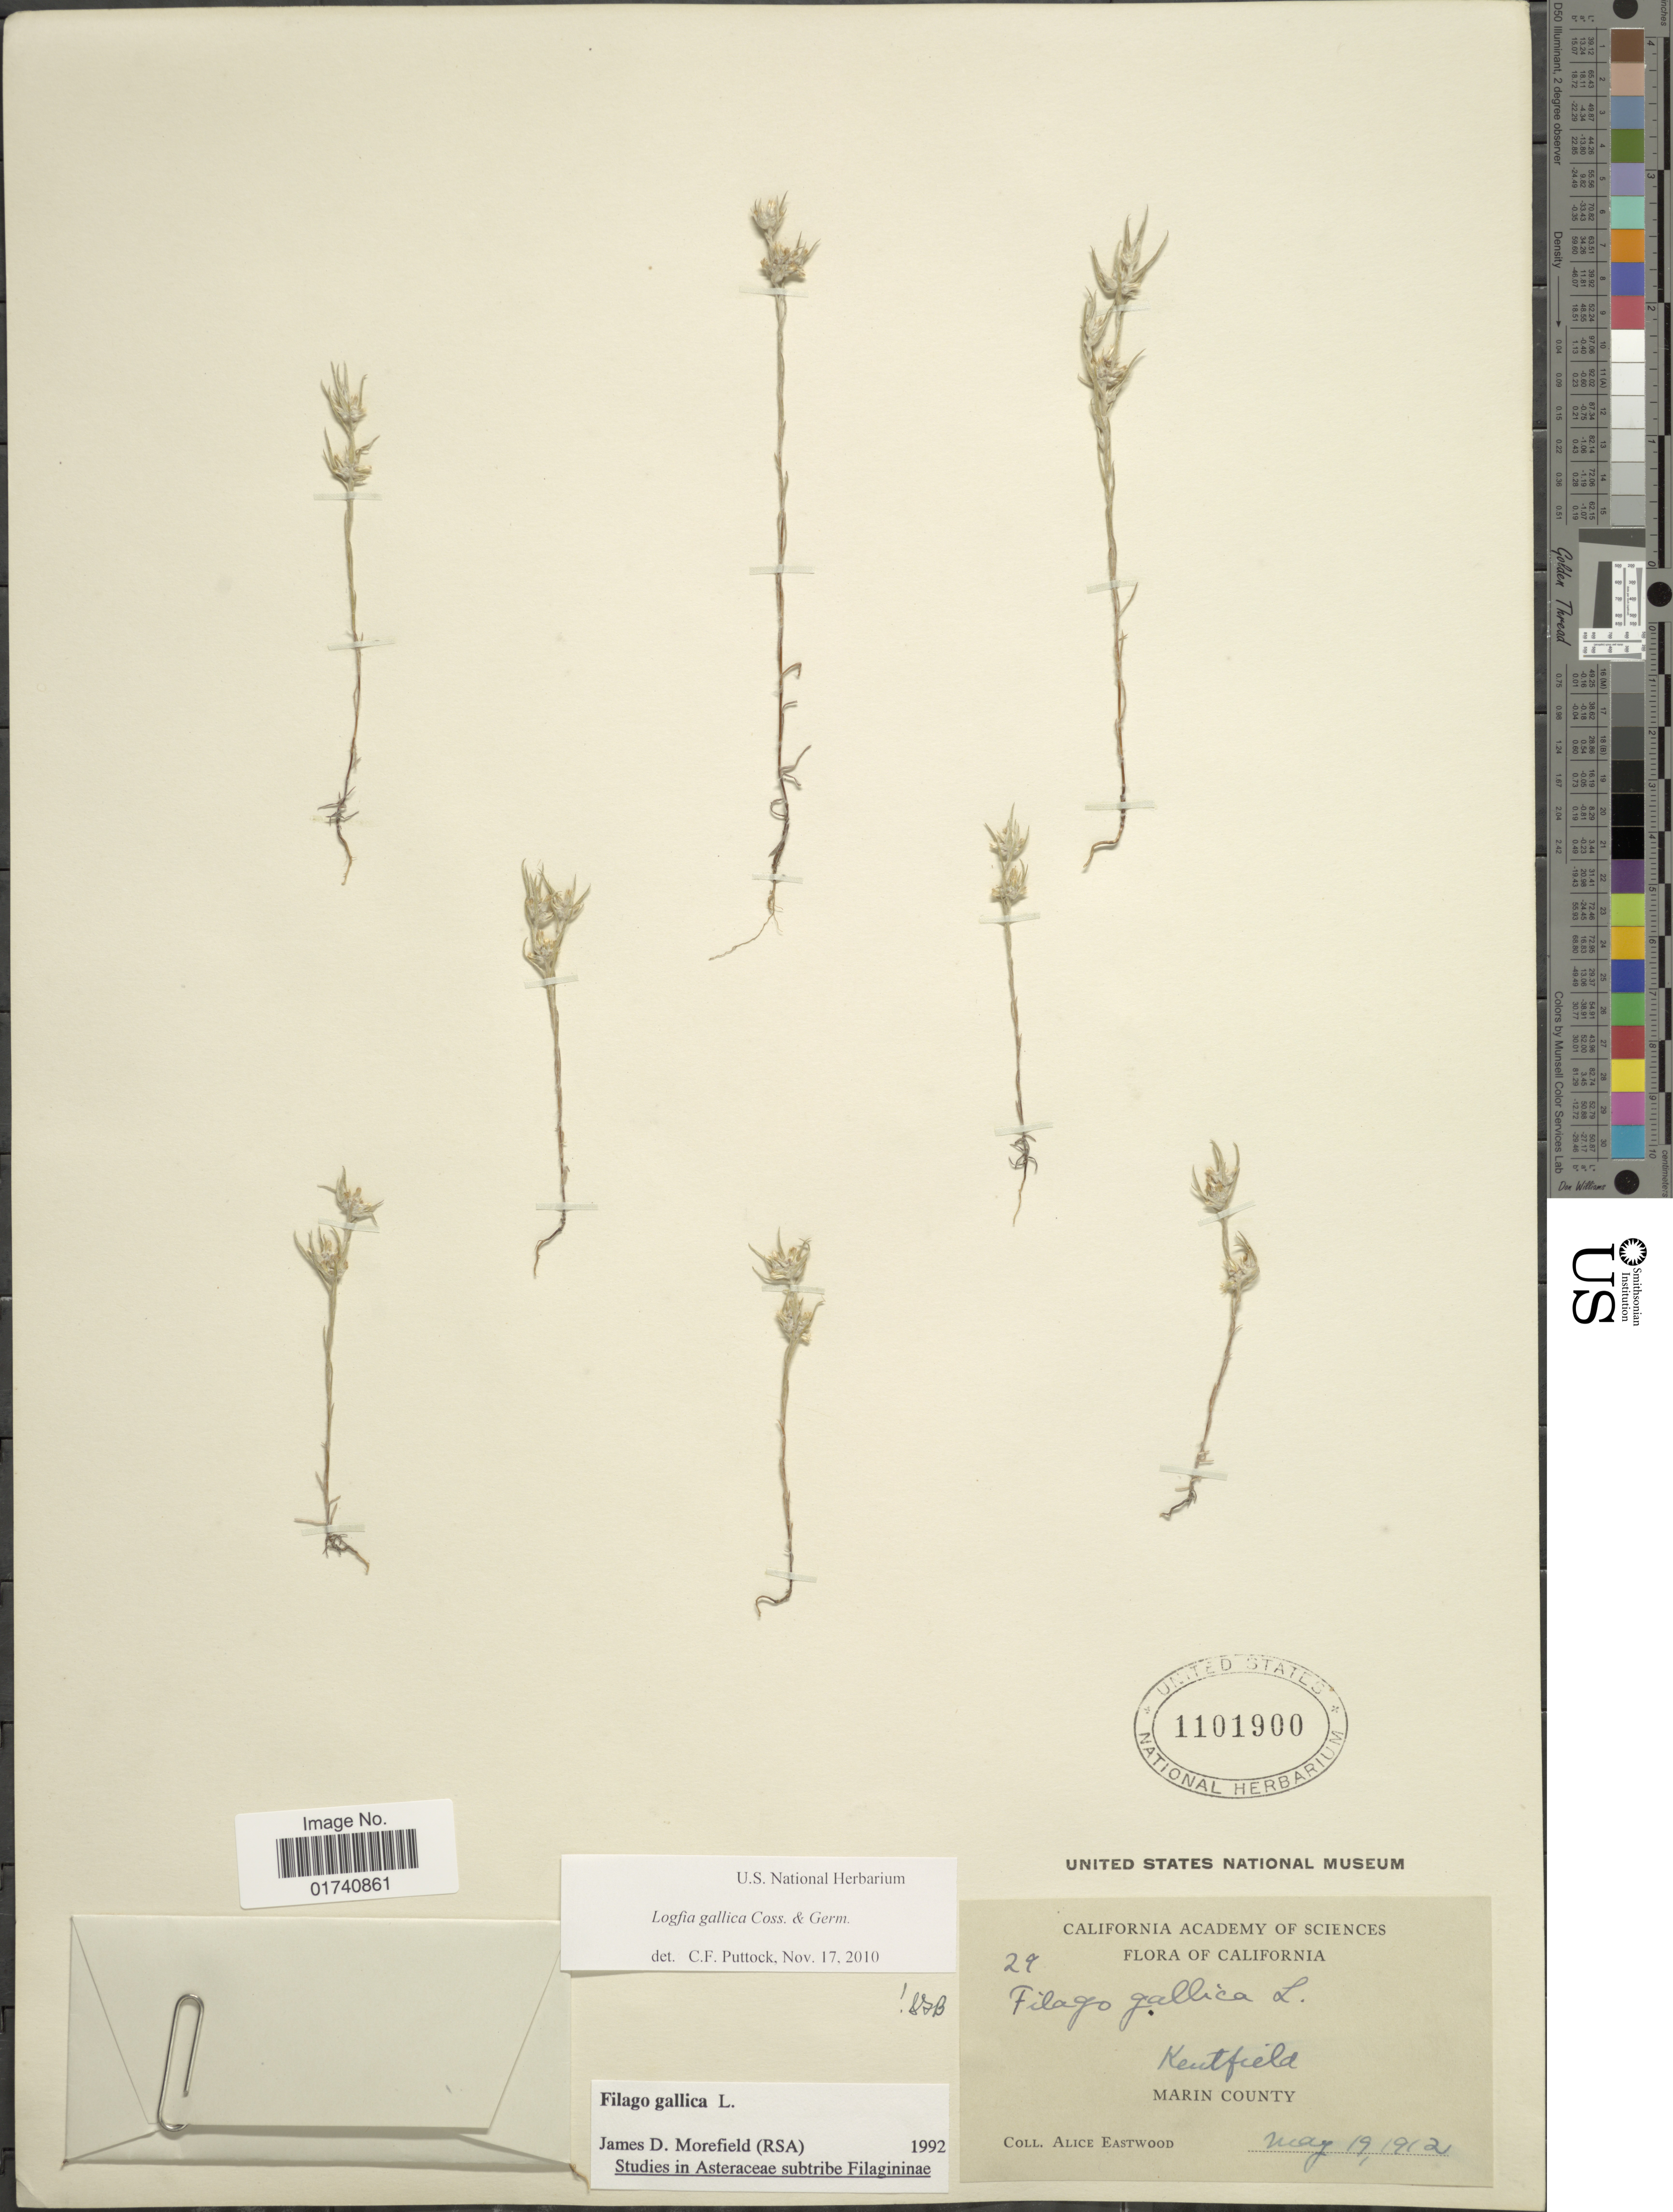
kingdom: Plantae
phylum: Tracheophyta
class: Magnoliopsida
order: Asterales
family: Asteraceae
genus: Logfia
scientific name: Logfia gallica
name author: (L.) Coss. & Germ.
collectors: A. Eastwood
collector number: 29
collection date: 1912-05-19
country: United States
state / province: California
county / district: Marin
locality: Kentfield. Marin County.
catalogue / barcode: US 1101900